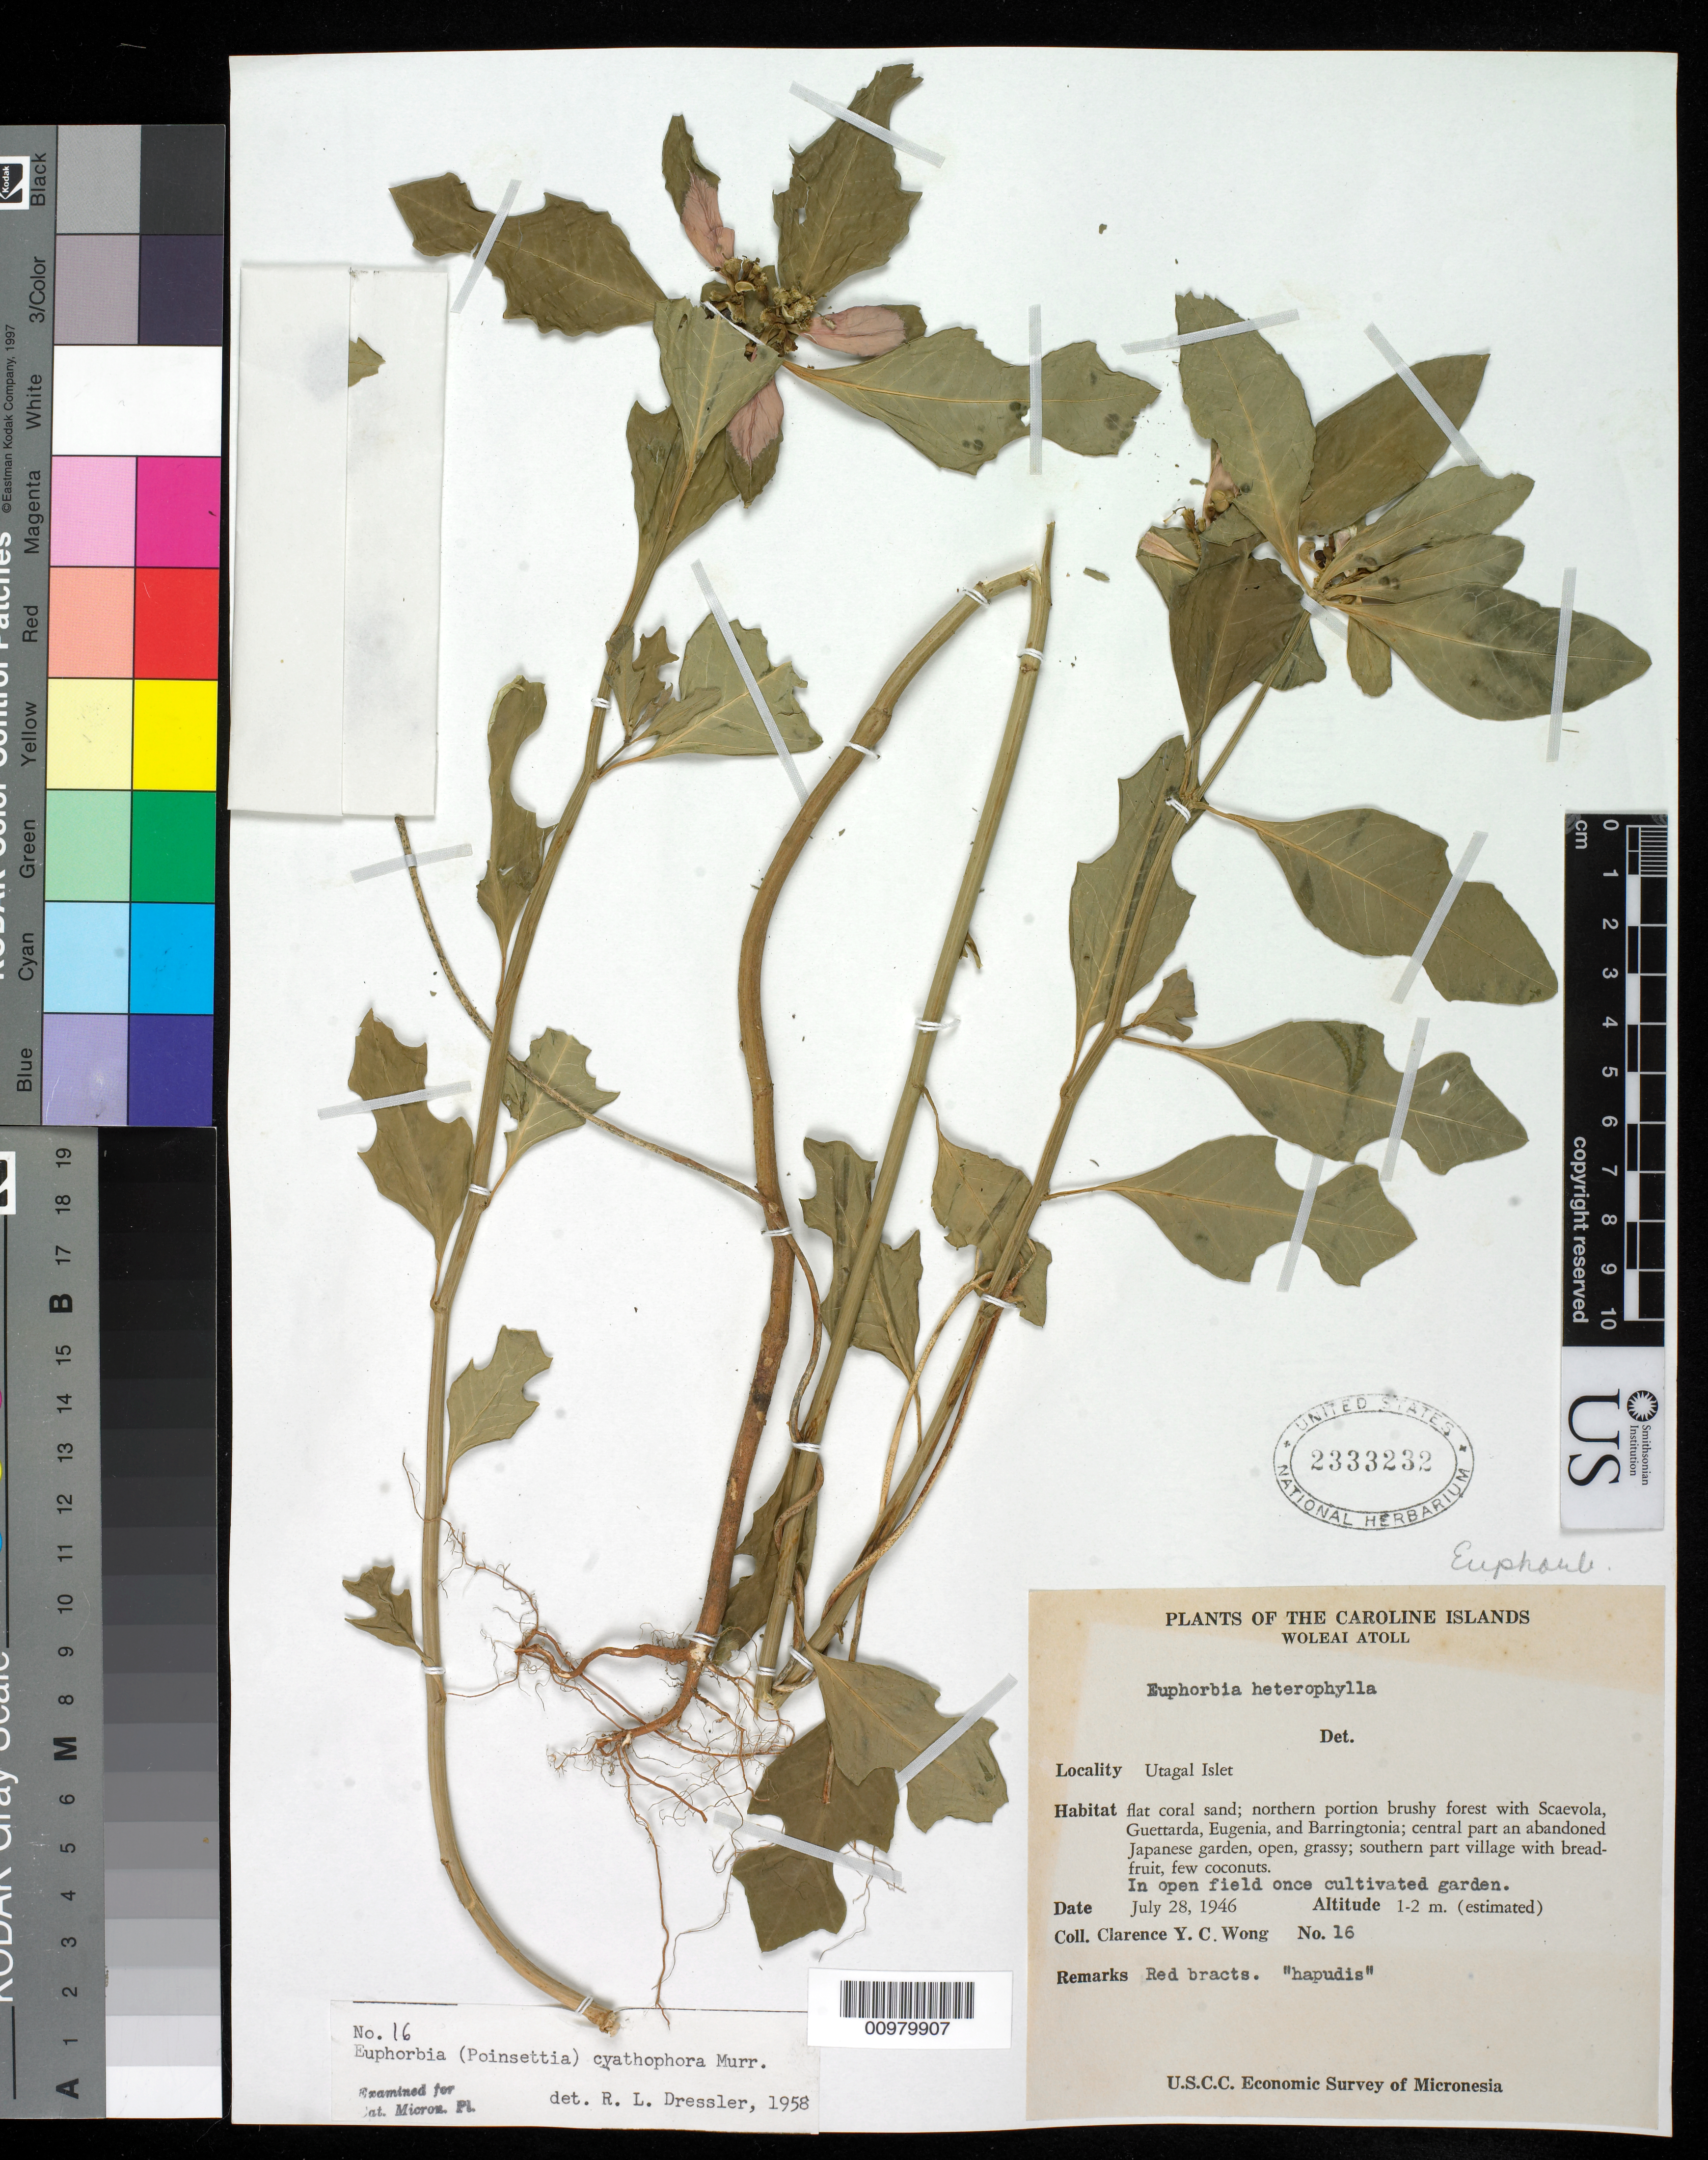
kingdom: Plantae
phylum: Tracheophyta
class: Magnoliopsida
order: Malpighiales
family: Euphorbiaceae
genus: Euphorbia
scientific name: Euphorbia heterophylla var. cyathophora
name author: (Murr.) Griseb.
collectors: C. Wong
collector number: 16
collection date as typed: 28 Jul 1946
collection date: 1946-07-28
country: Micronesia, Federated States of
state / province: Yap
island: Woleai Atoll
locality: The Caroline Is., Woleai, Atoll, Utagal Is.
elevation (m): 1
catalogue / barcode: US 2333232